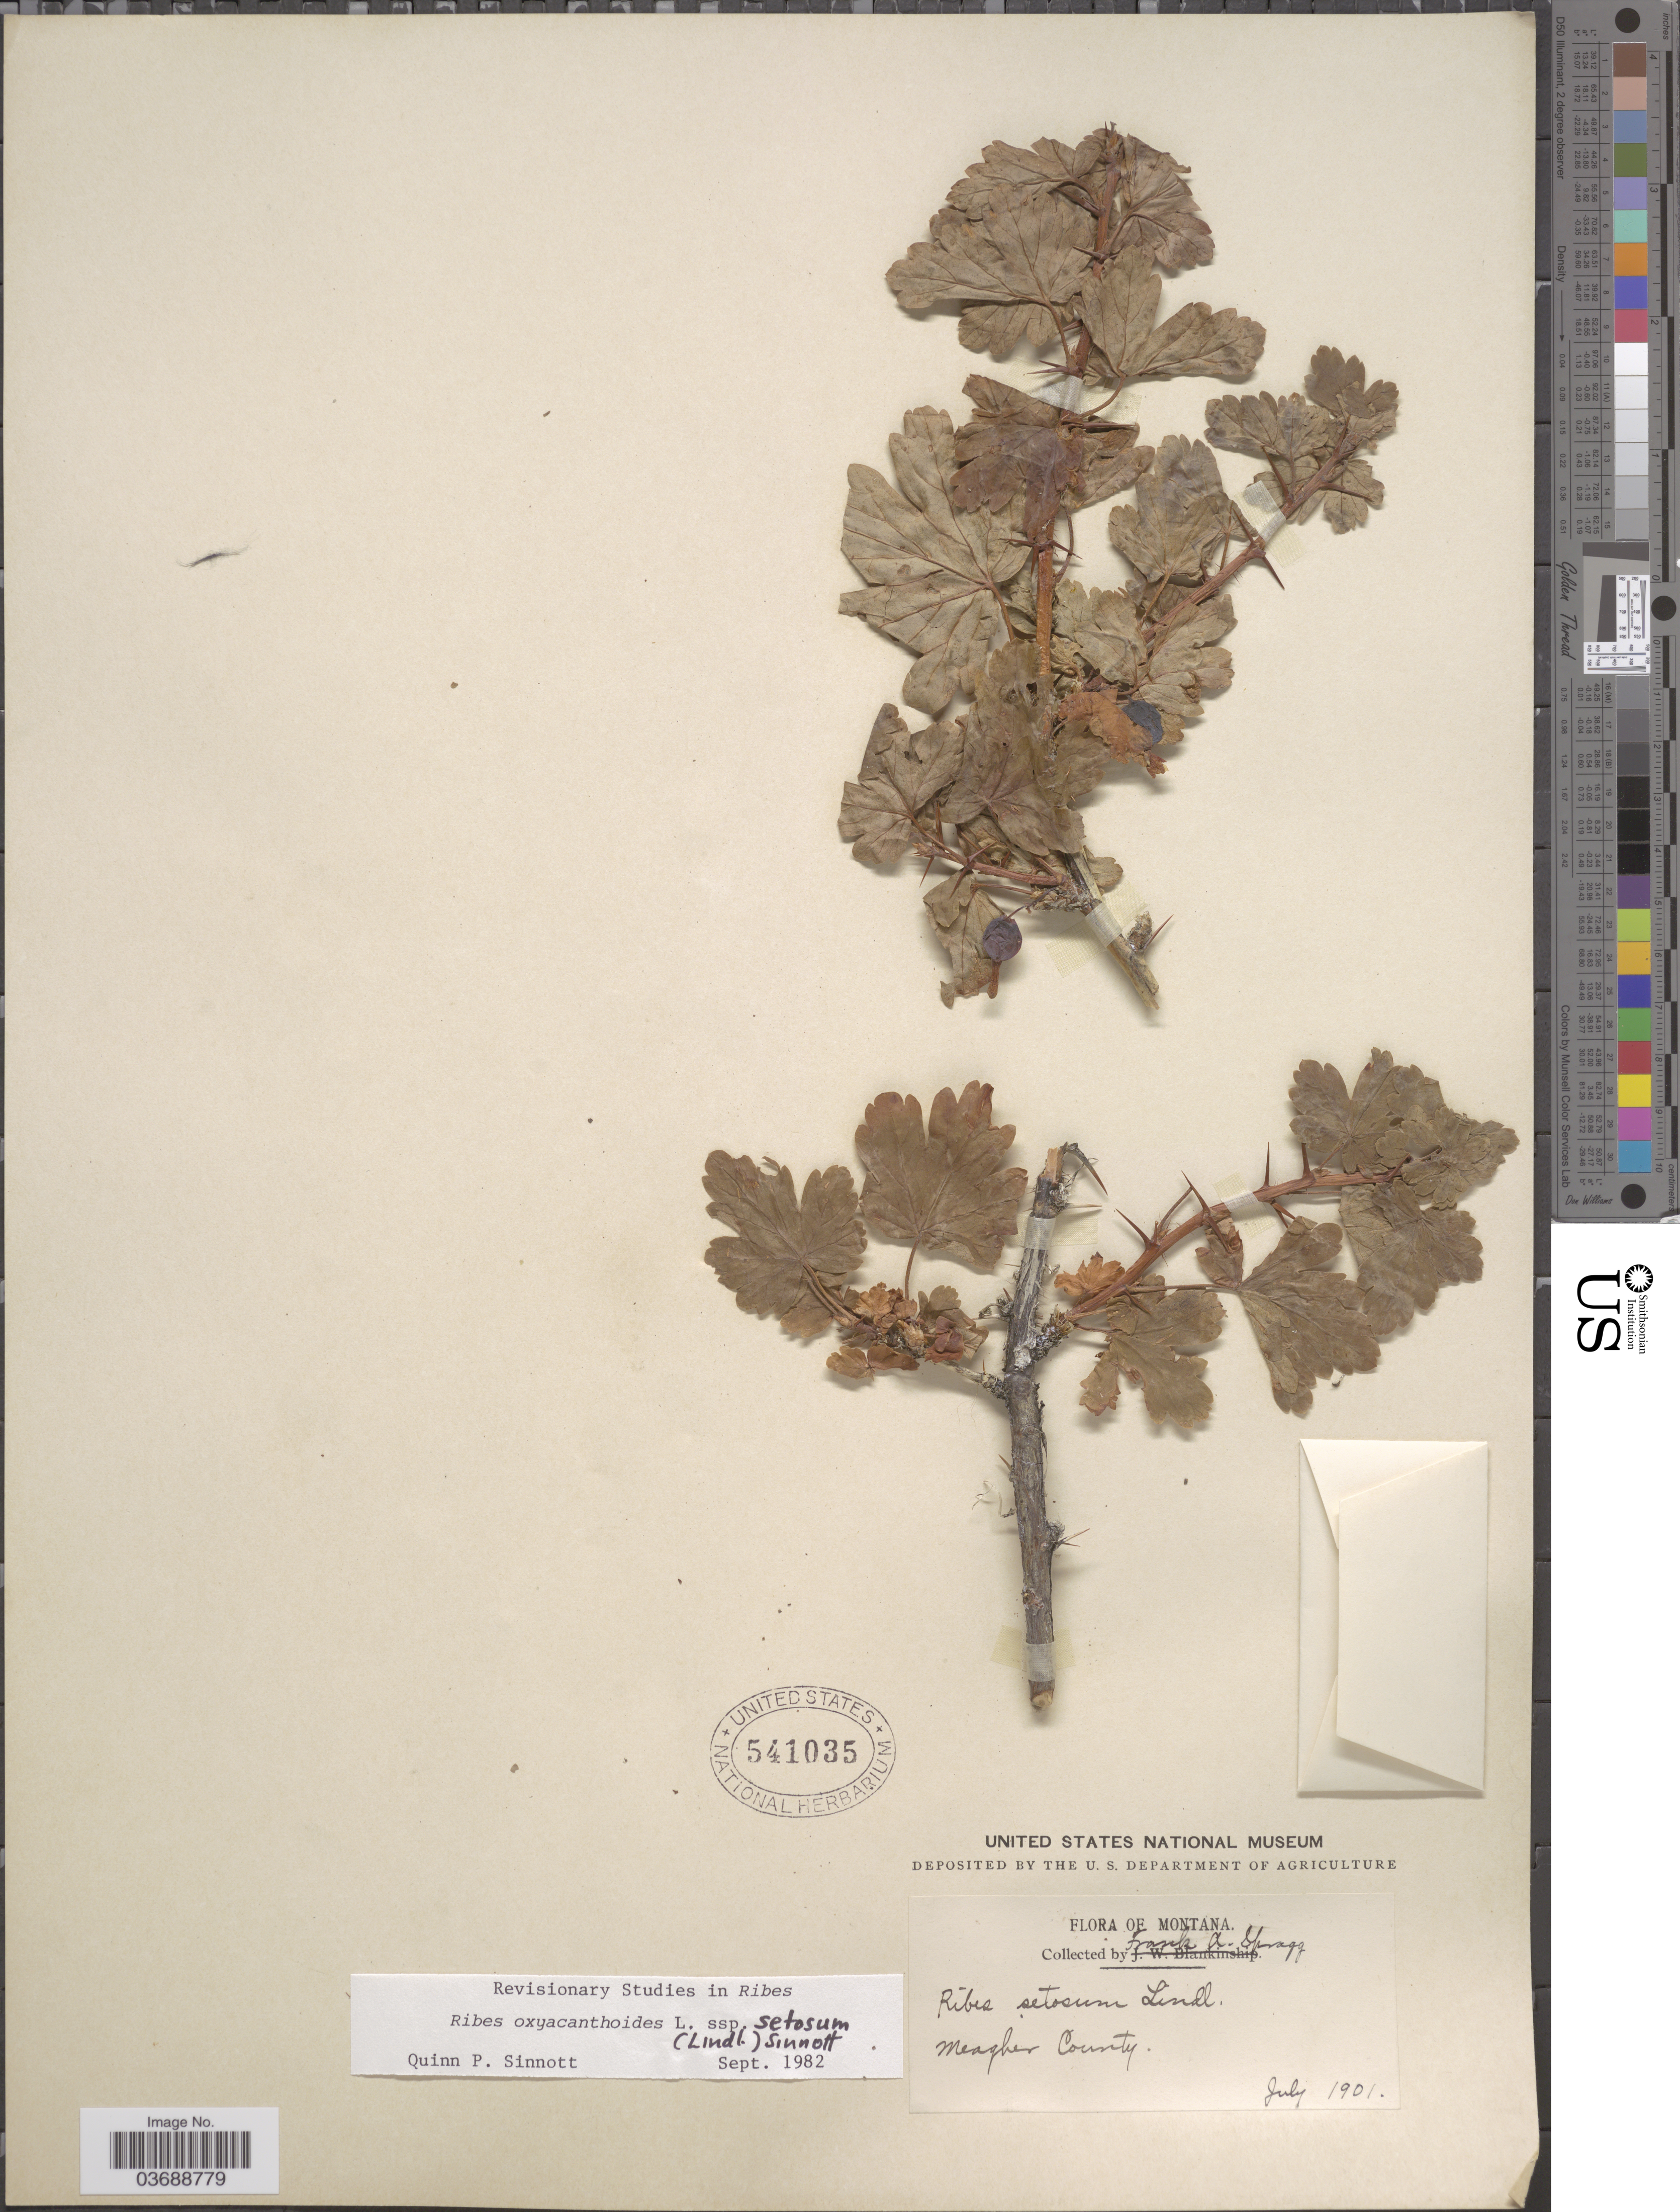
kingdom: Plantae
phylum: Tracheophyta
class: Magnoliopsida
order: Saxifragales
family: Grossulariaceae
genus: Ribes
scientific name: Ribes oxyacanthoides subsp. setosum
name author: (Lindl.) Q.P. Sinnott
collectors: F. Spragg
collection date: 1901-07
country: United States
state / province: Montana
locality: Meagher County.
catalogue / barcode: US 541035